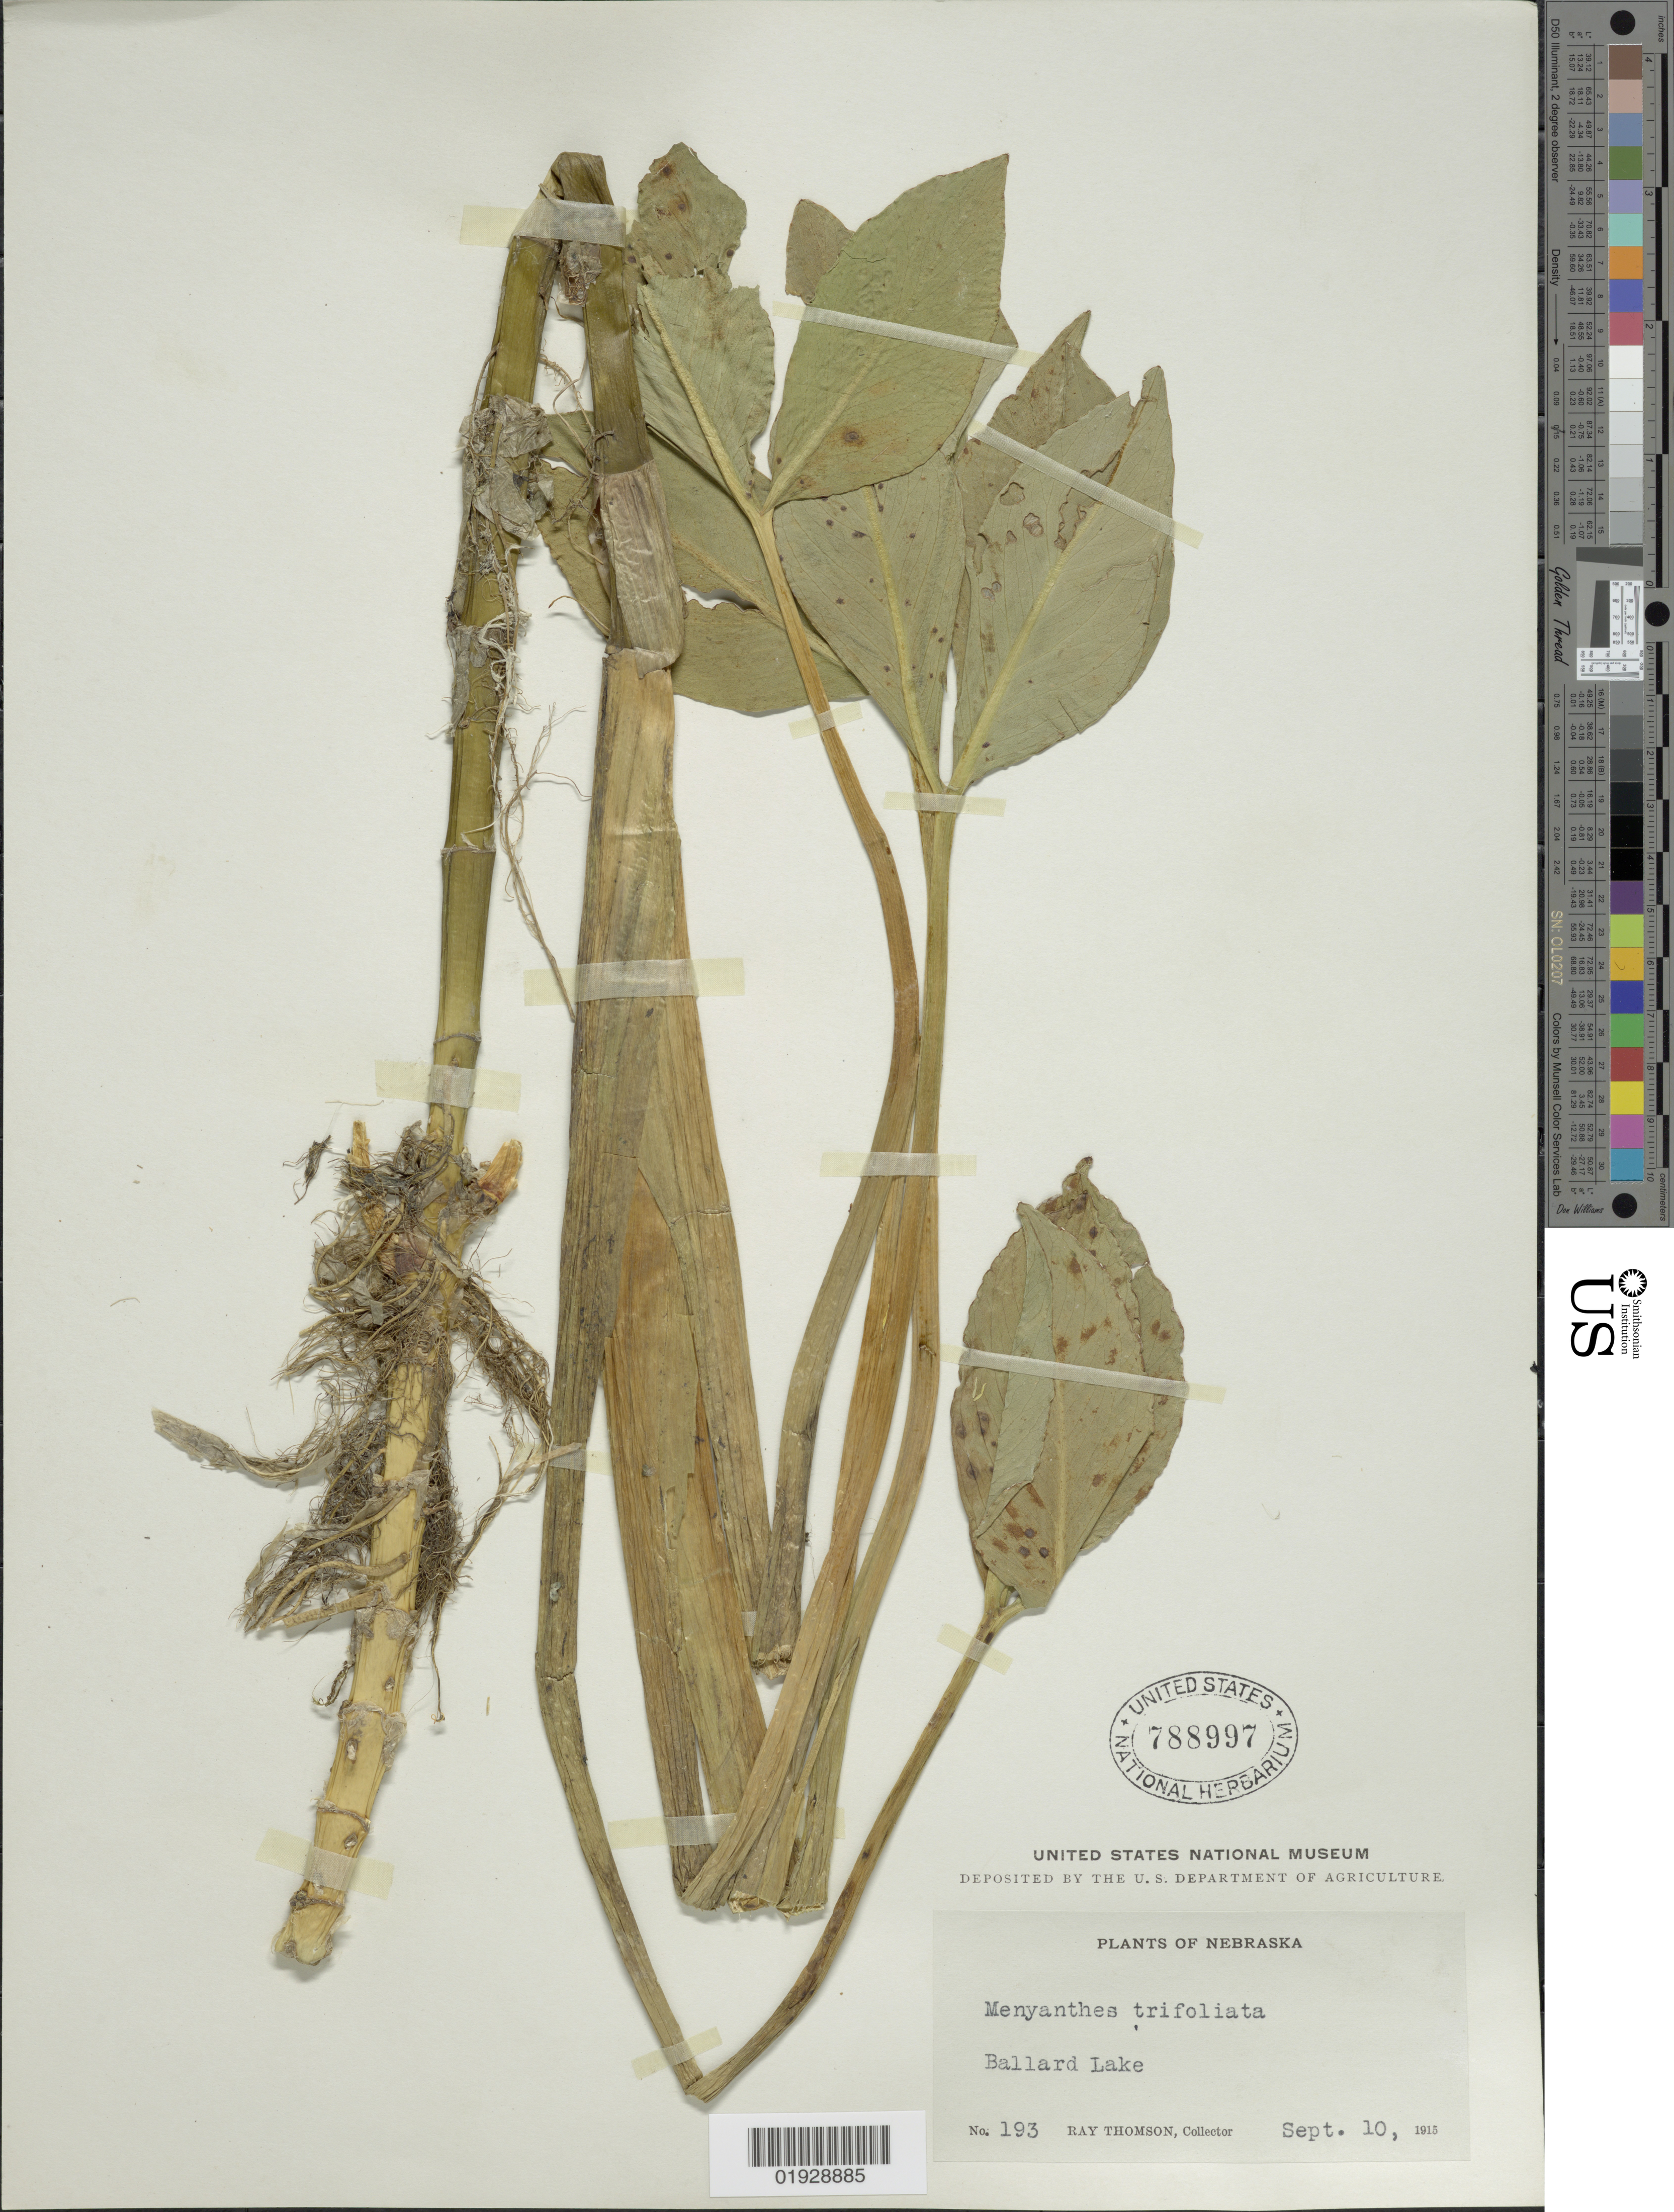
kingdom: Plantae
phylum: Tracheophyta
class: Magnoliopsida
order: Asterales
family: Menyanthaceae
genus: Menyanthes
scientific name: Menyanthes trifoliata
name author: L.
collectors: R. Thomson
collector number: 193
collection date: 1915-09-10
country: United States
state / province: Nebraska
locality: Ballard Lake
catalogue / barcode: US 788997